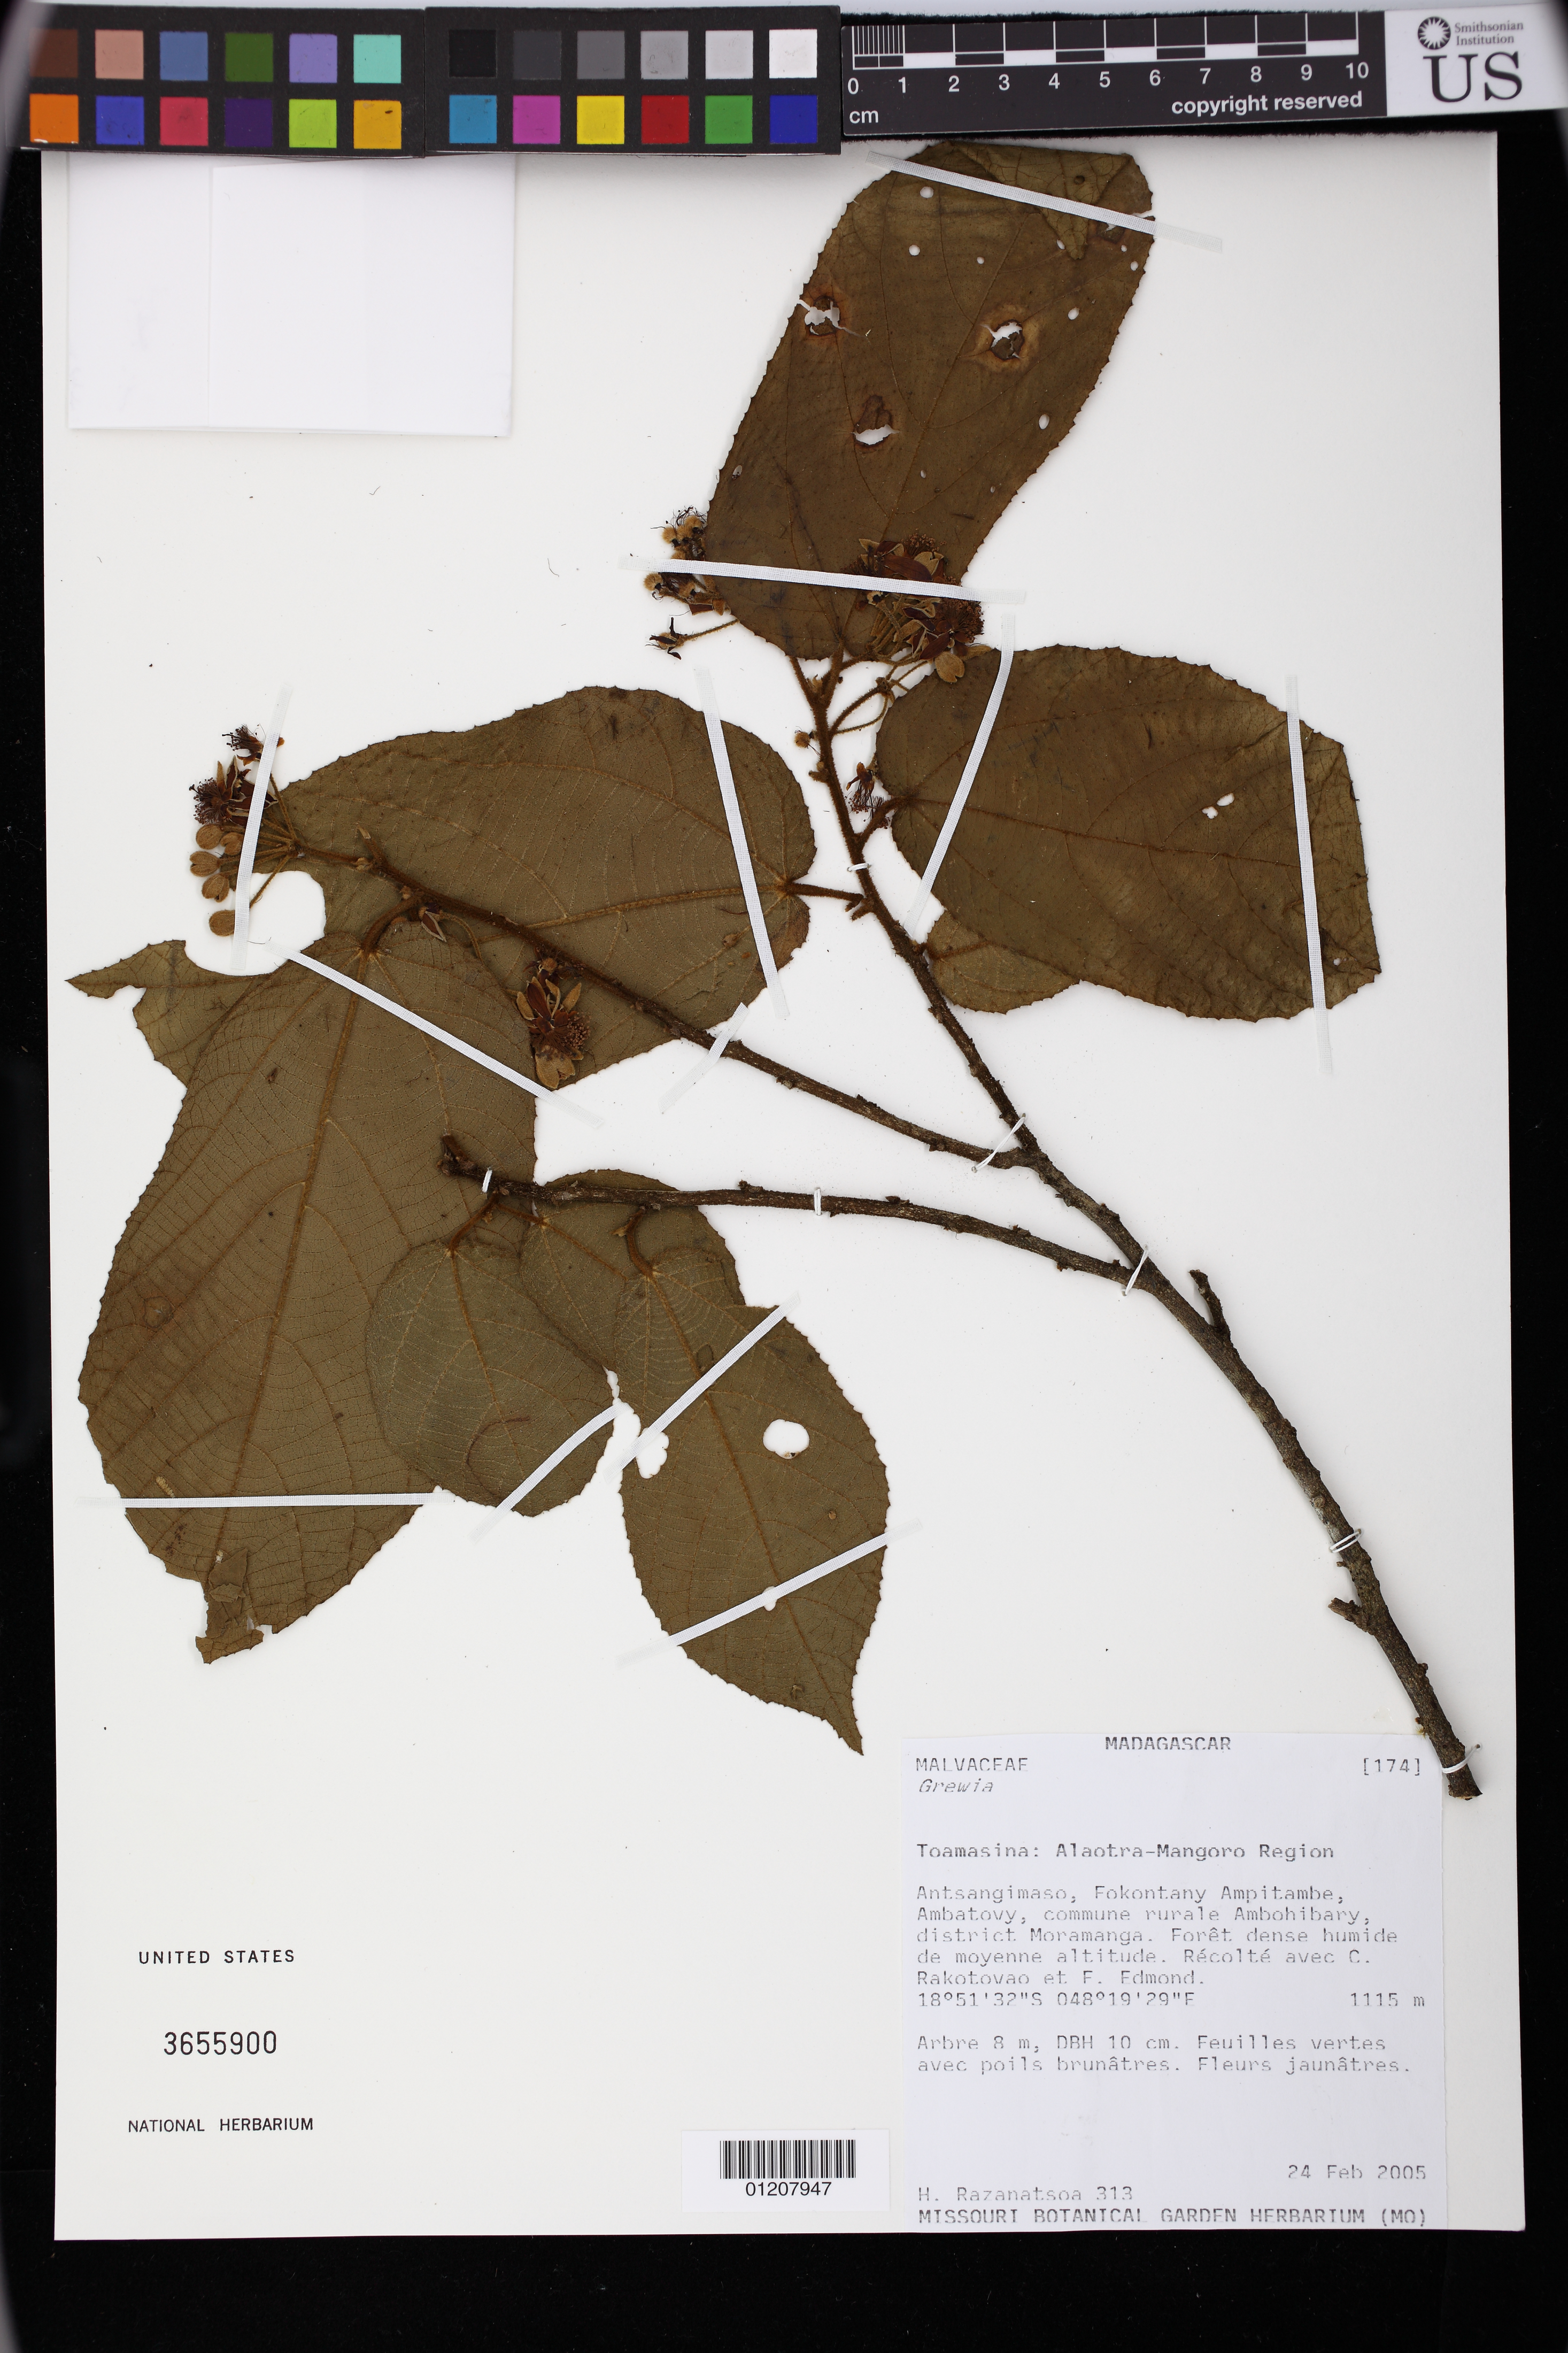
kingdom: Plantae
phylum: Tracheophyta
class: Magnoliopsida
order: Malvales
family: Malvaceae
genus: Grewia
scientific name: Grewia aprina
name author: Capuron & Mabb. ex Phillipson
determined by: Dorr, Laurence J., Curator (BOT), Smithsonian Institution - National Museum of Natural History (UNITED STATES)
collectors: H. Razanatsoa, C. Rakotovao & F. Edmond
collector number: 313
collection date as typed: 24 Feb 2005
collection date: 2005-02-24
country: Madagascar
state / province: Alaotra Mangoro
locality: Toamasina: Alaotra-Mangoro Region,. Antsangimaso, Fokontany Ampitambe, Ambatovy, commune rurale Ambohibary, district Moramanga.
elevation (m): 1115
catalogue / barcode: US 3655900